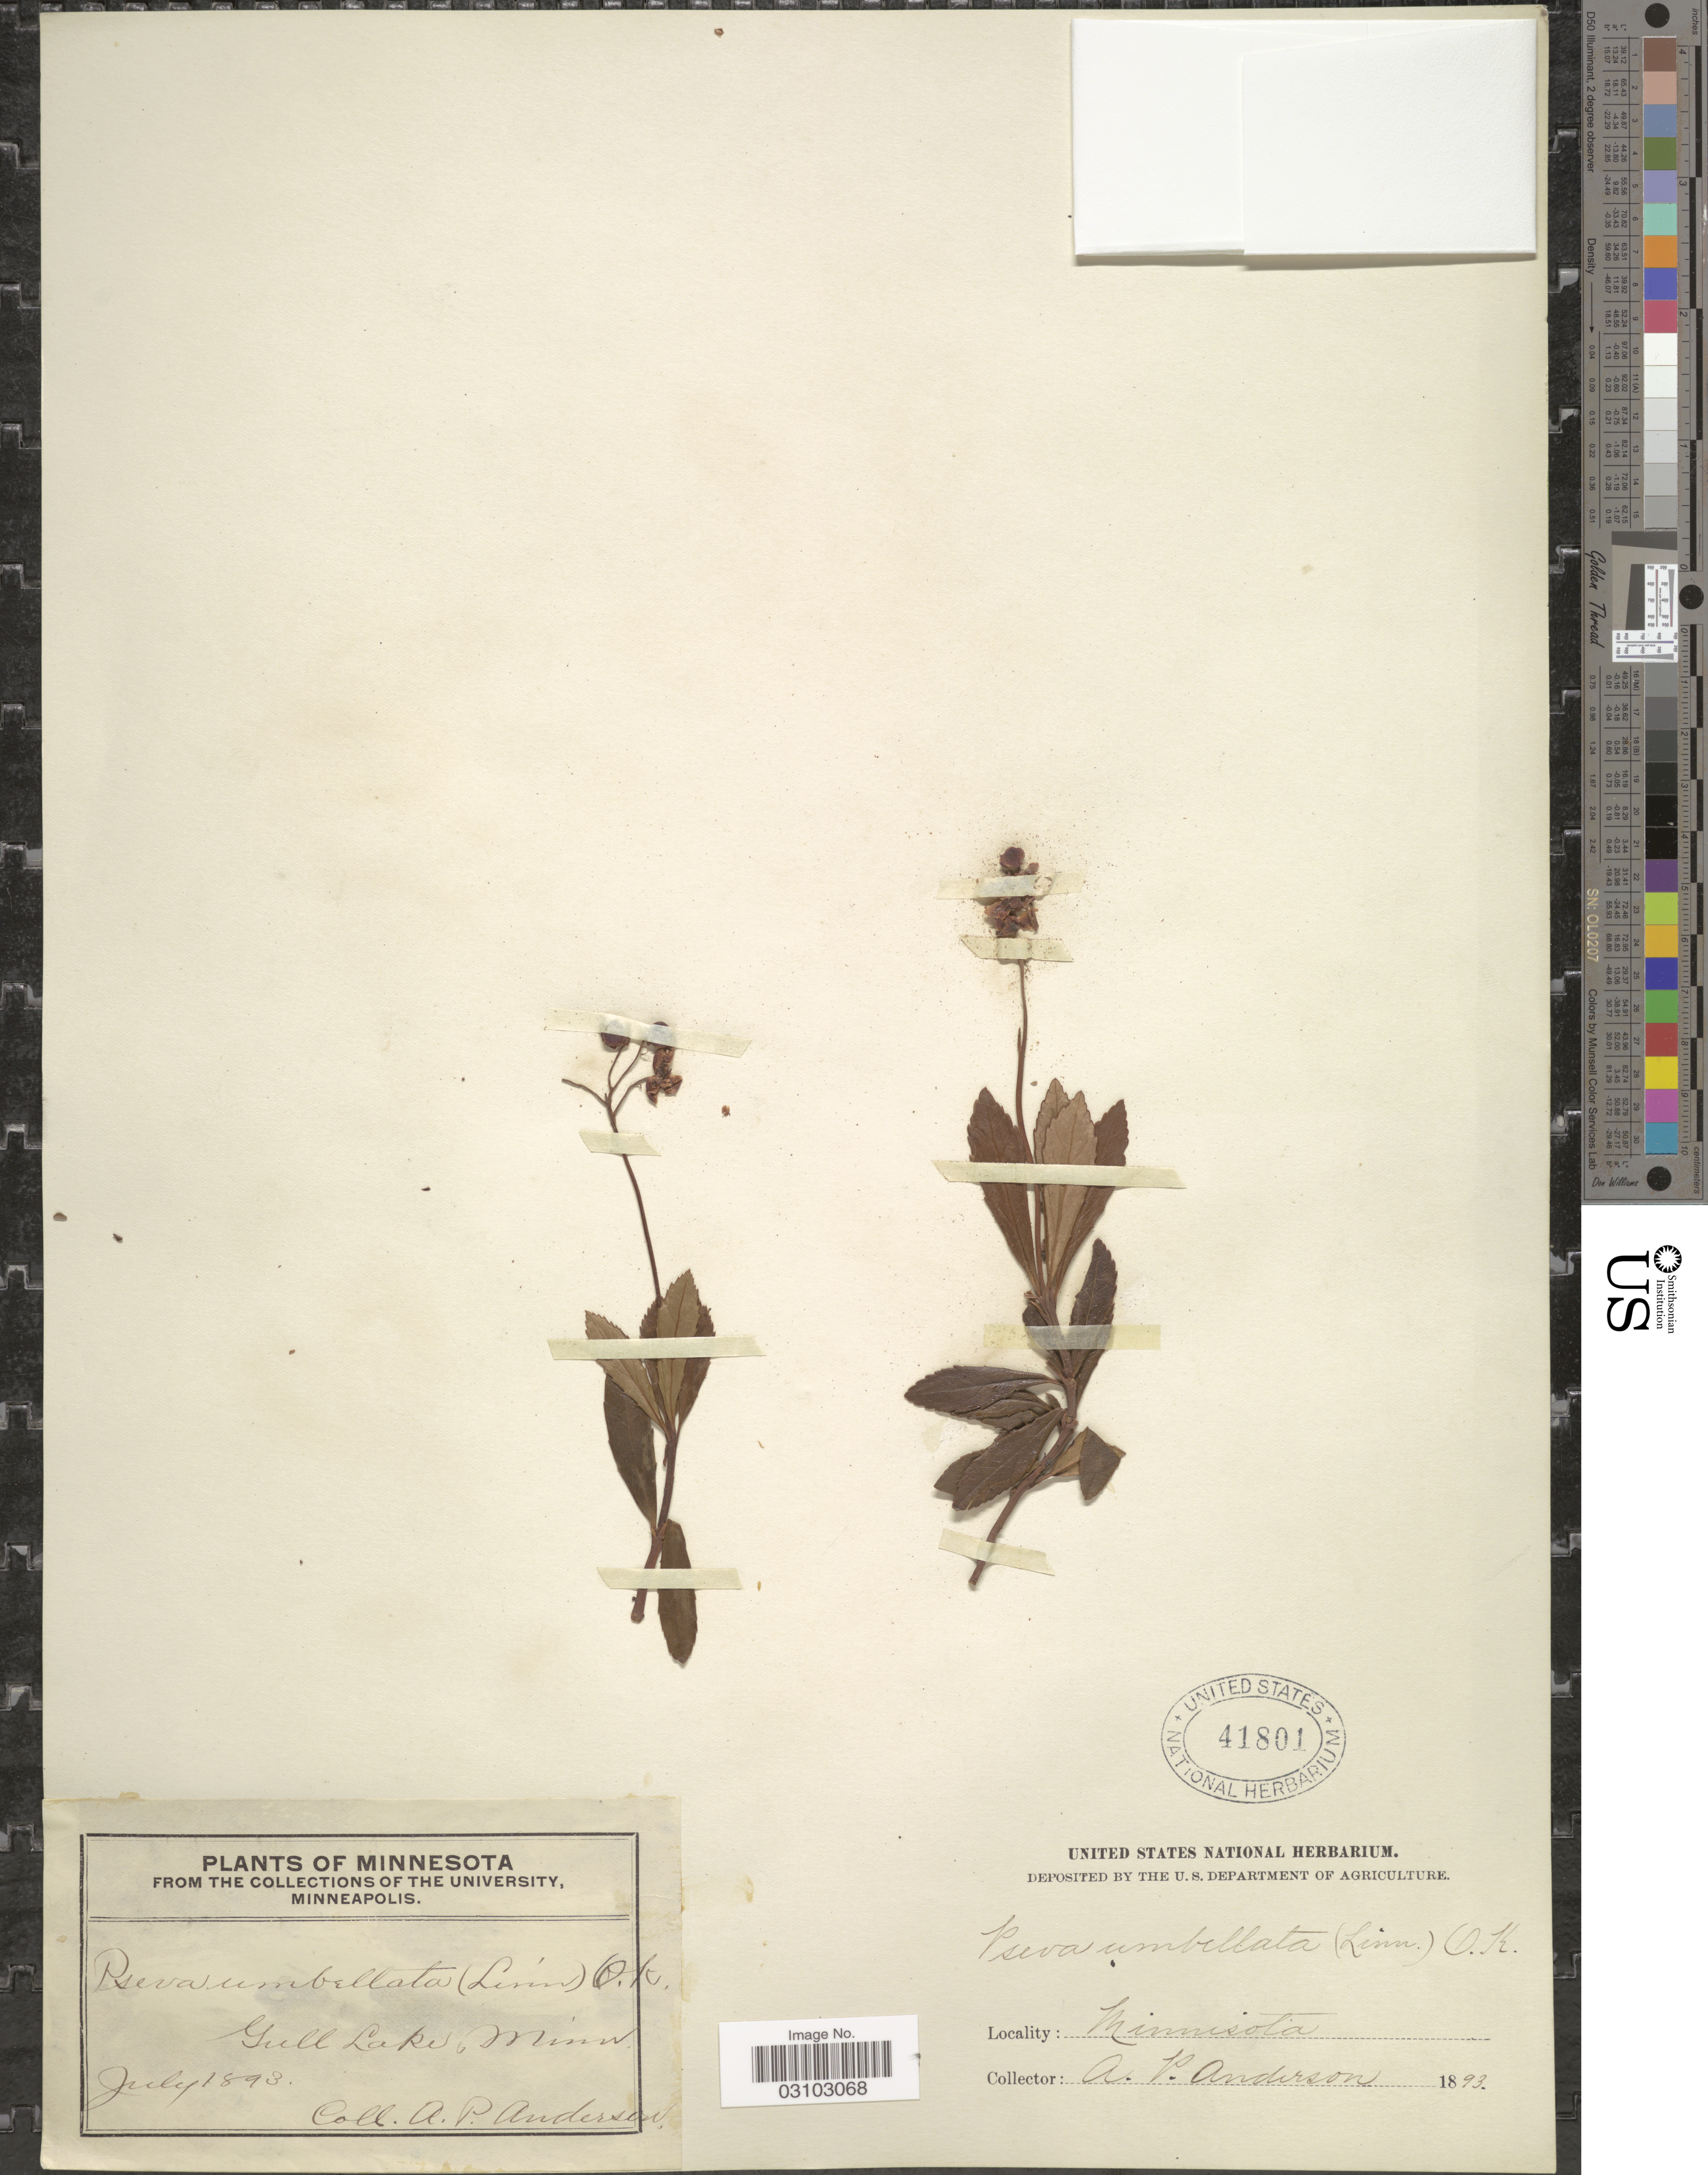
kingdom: Plantae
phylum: Tracheophyta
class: Magnoliopsida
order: Ericales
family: Ericaceae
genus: Chimaphila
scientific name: Chimaphila umbellata var. occidentalis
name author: (Rydb.) S.F. Blake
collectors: A. P. Anderson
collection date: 1893-07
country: United States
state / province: Minnesota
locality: Gull Lake.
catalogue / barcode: US 41801